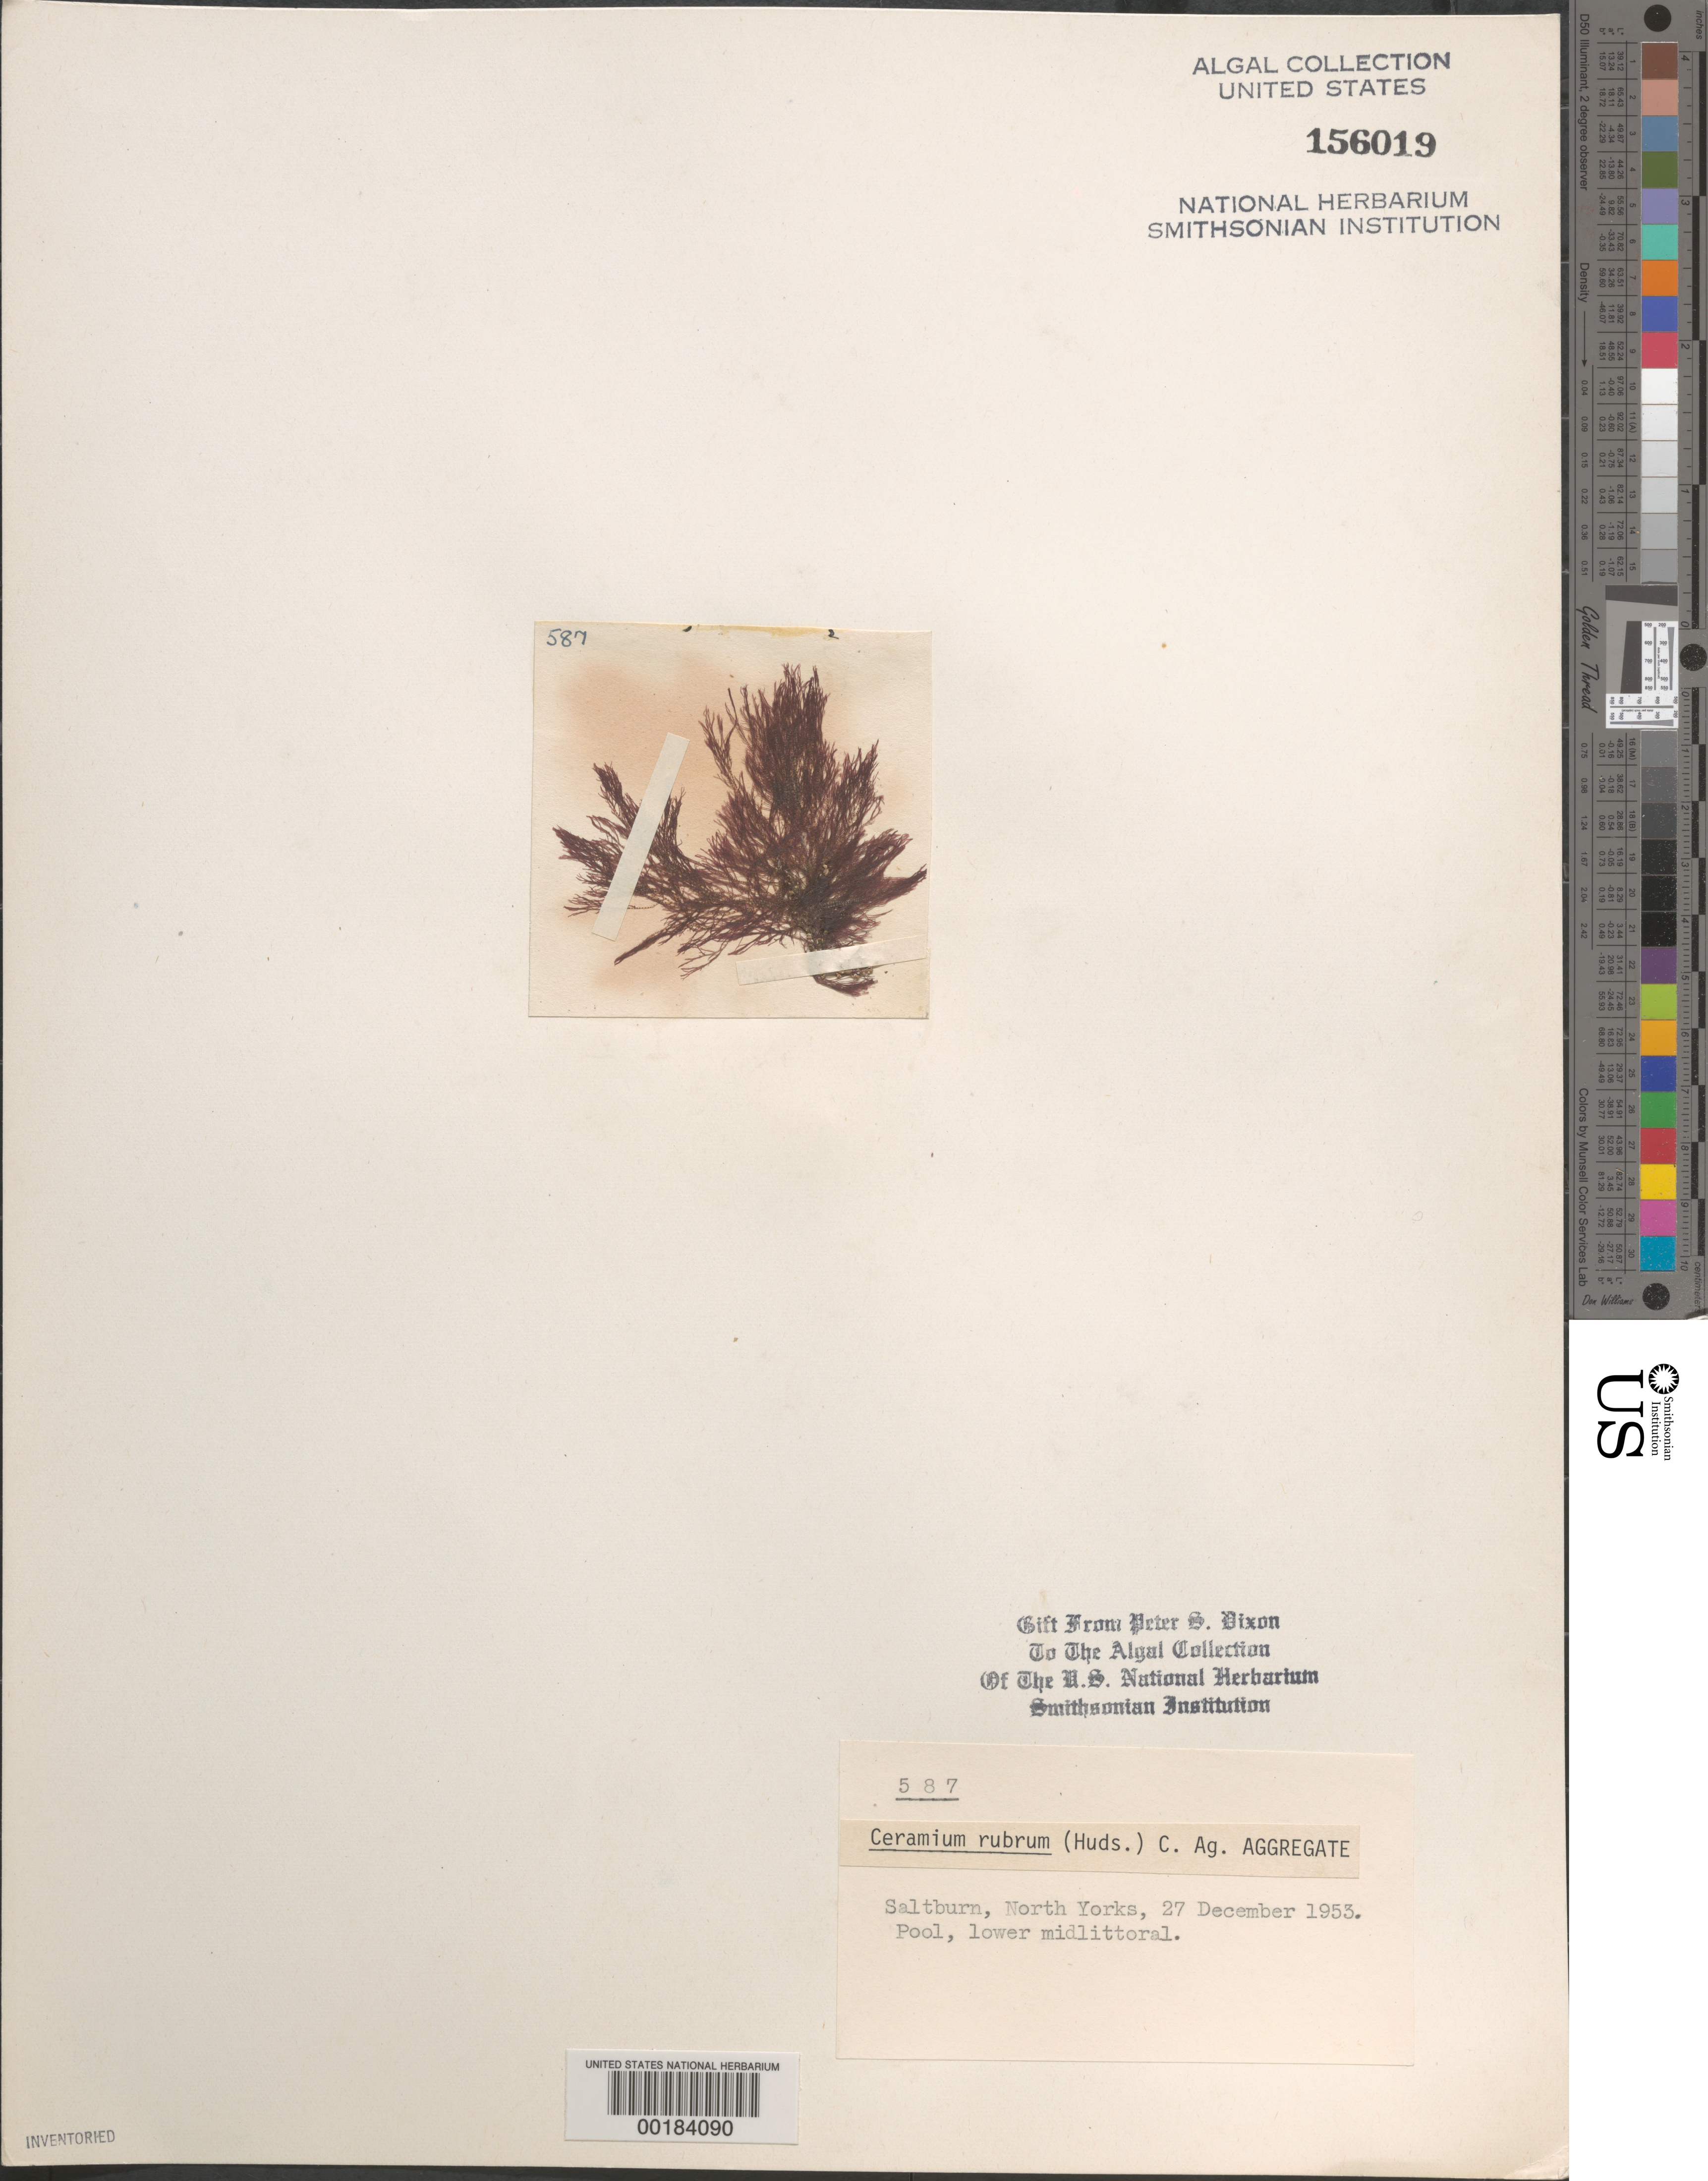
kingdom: Plantae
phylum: Rhodophyta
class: Florideophyceae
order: Ceramiales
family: Ceramiaceae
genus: Ceramium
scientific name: Ceramium rubrum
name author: C. Agardh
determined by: Dixon, P. S.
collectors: P. S. Dixon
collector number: PSD 587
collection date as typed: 27 Dec 1953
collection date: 1953-12-27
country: United Kingdom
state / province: England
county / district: North Yorkshire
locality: Saltburn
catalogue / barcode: US 156019